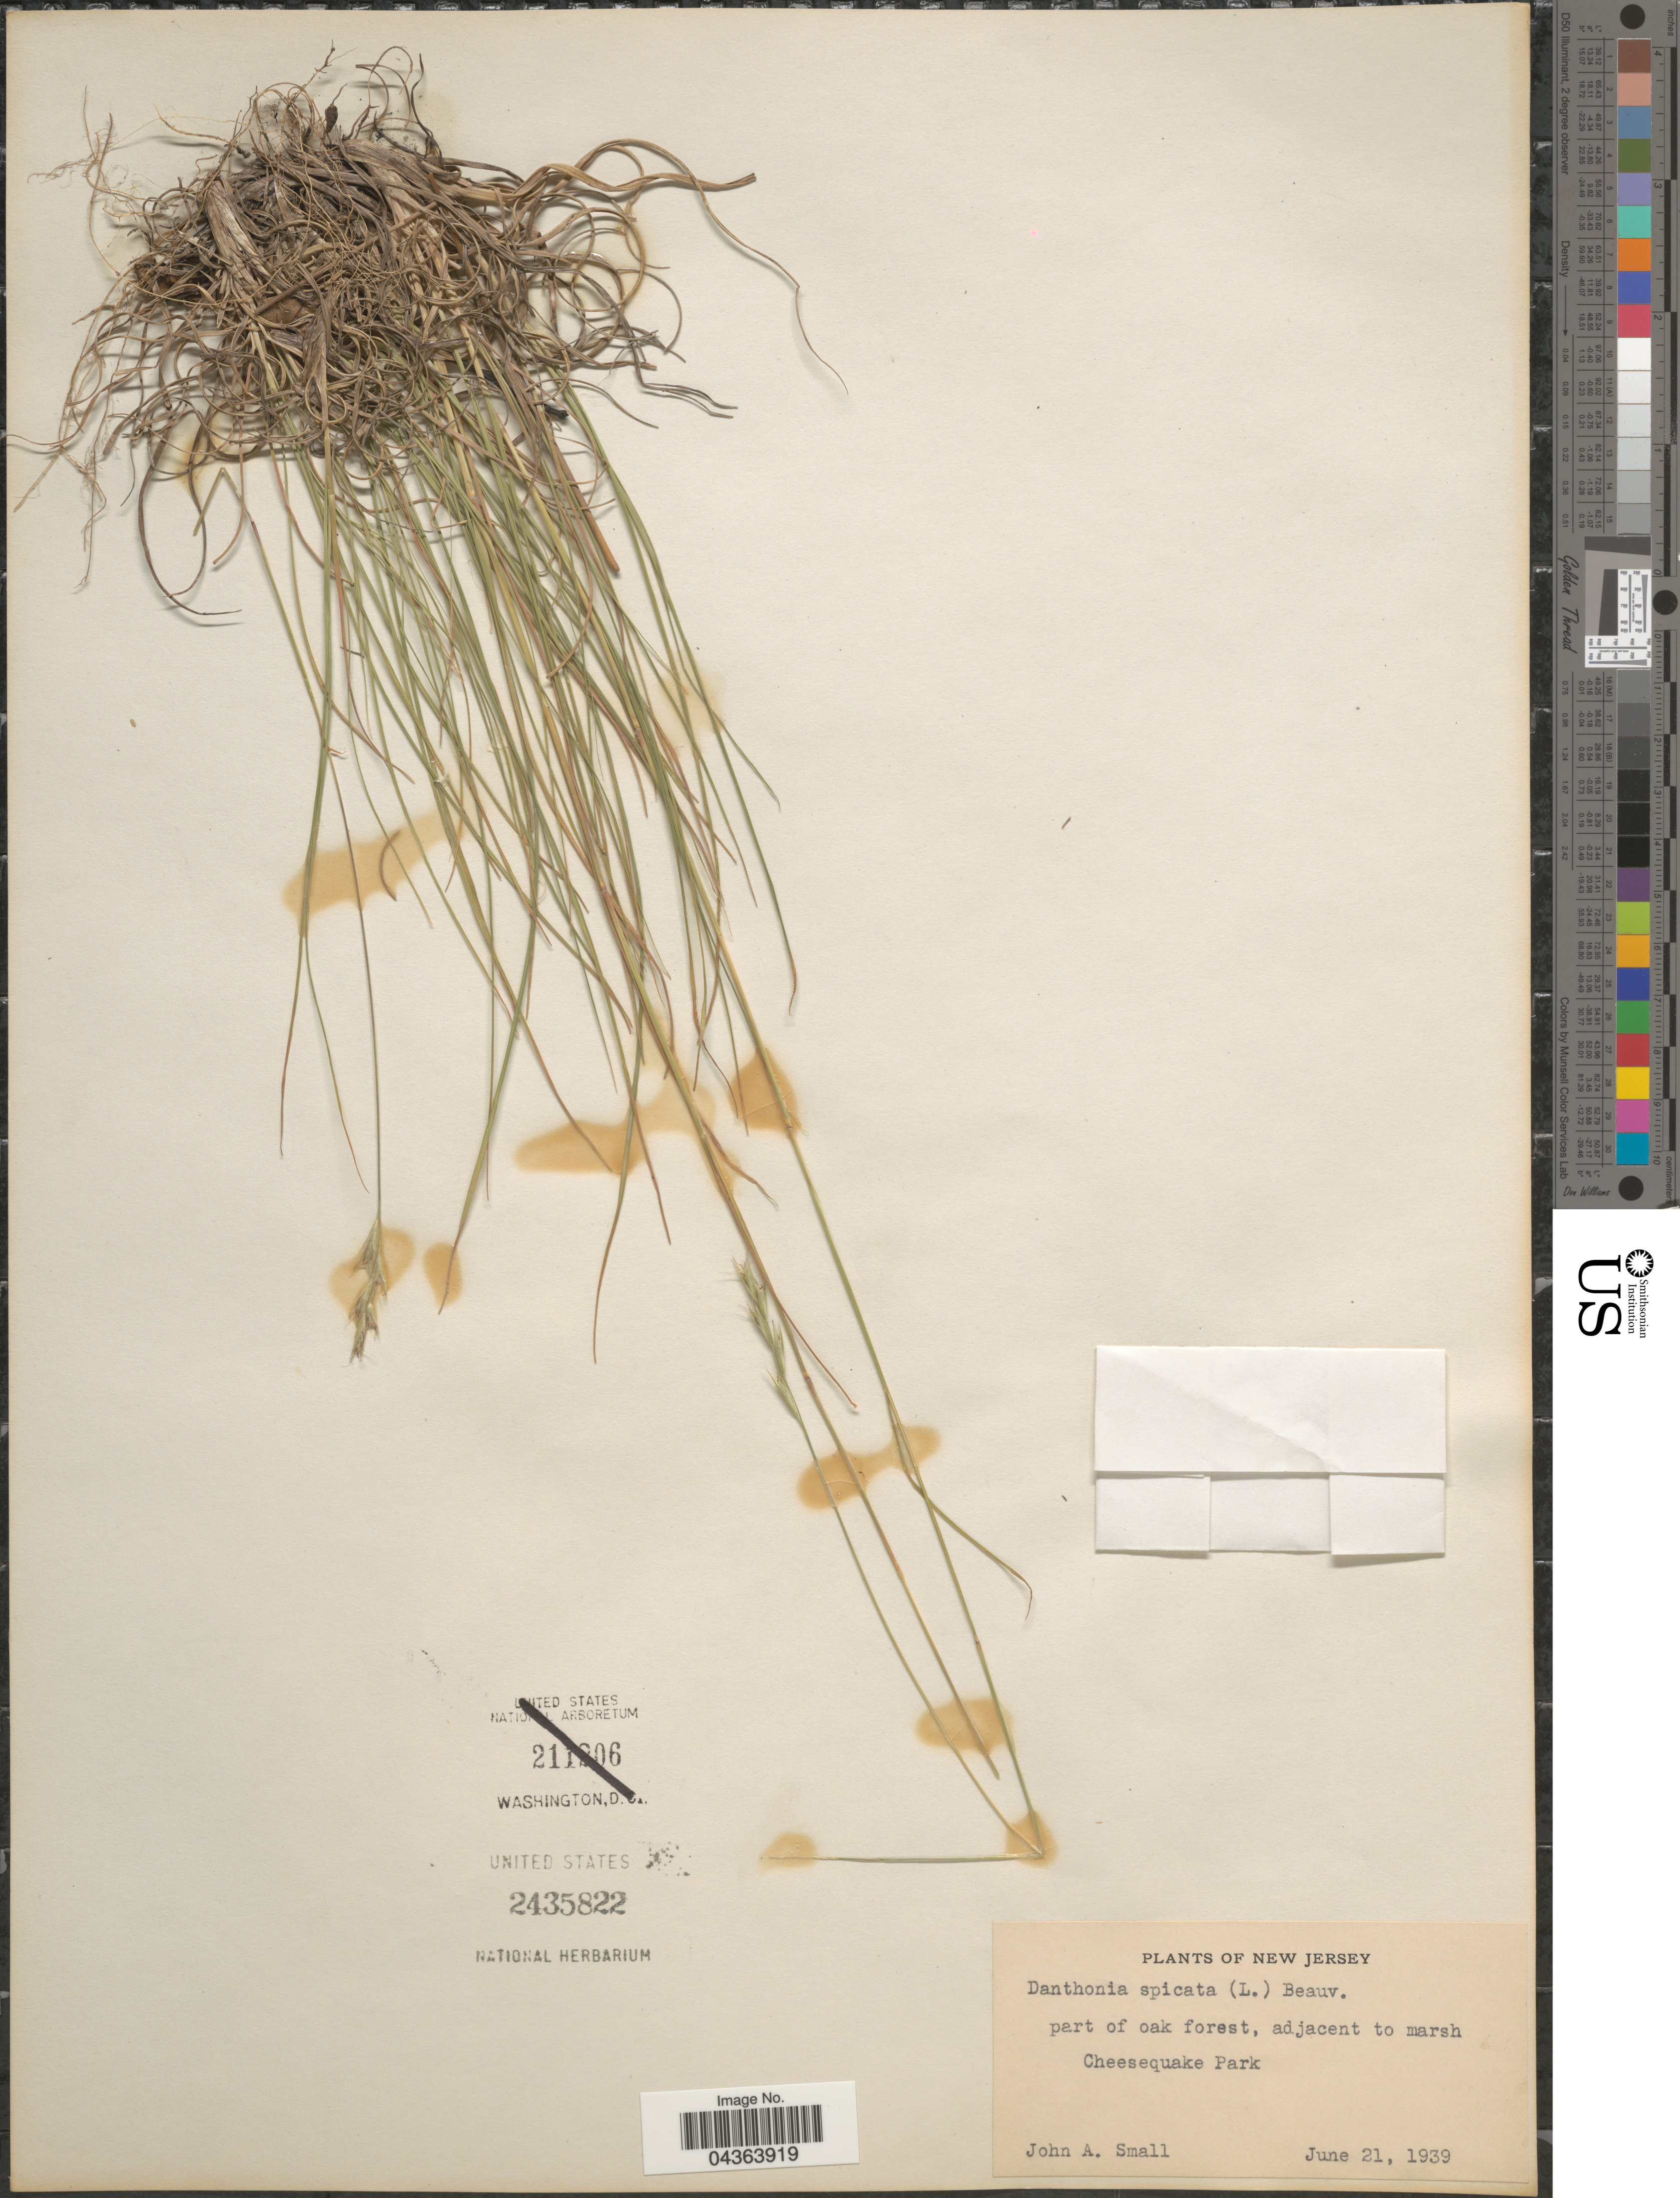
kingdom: Plantae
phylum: Tracheophyta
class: Liliopsida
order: Poales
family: Poaceae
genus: Danthonia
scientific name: Danthonia spicata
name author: (L.) P. Beauv. ex Roem. & Schult.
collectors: J. Small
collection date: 1939-06-21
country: United States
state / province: New Jersey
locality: Cheesequake Park.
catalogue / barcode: US 2435822